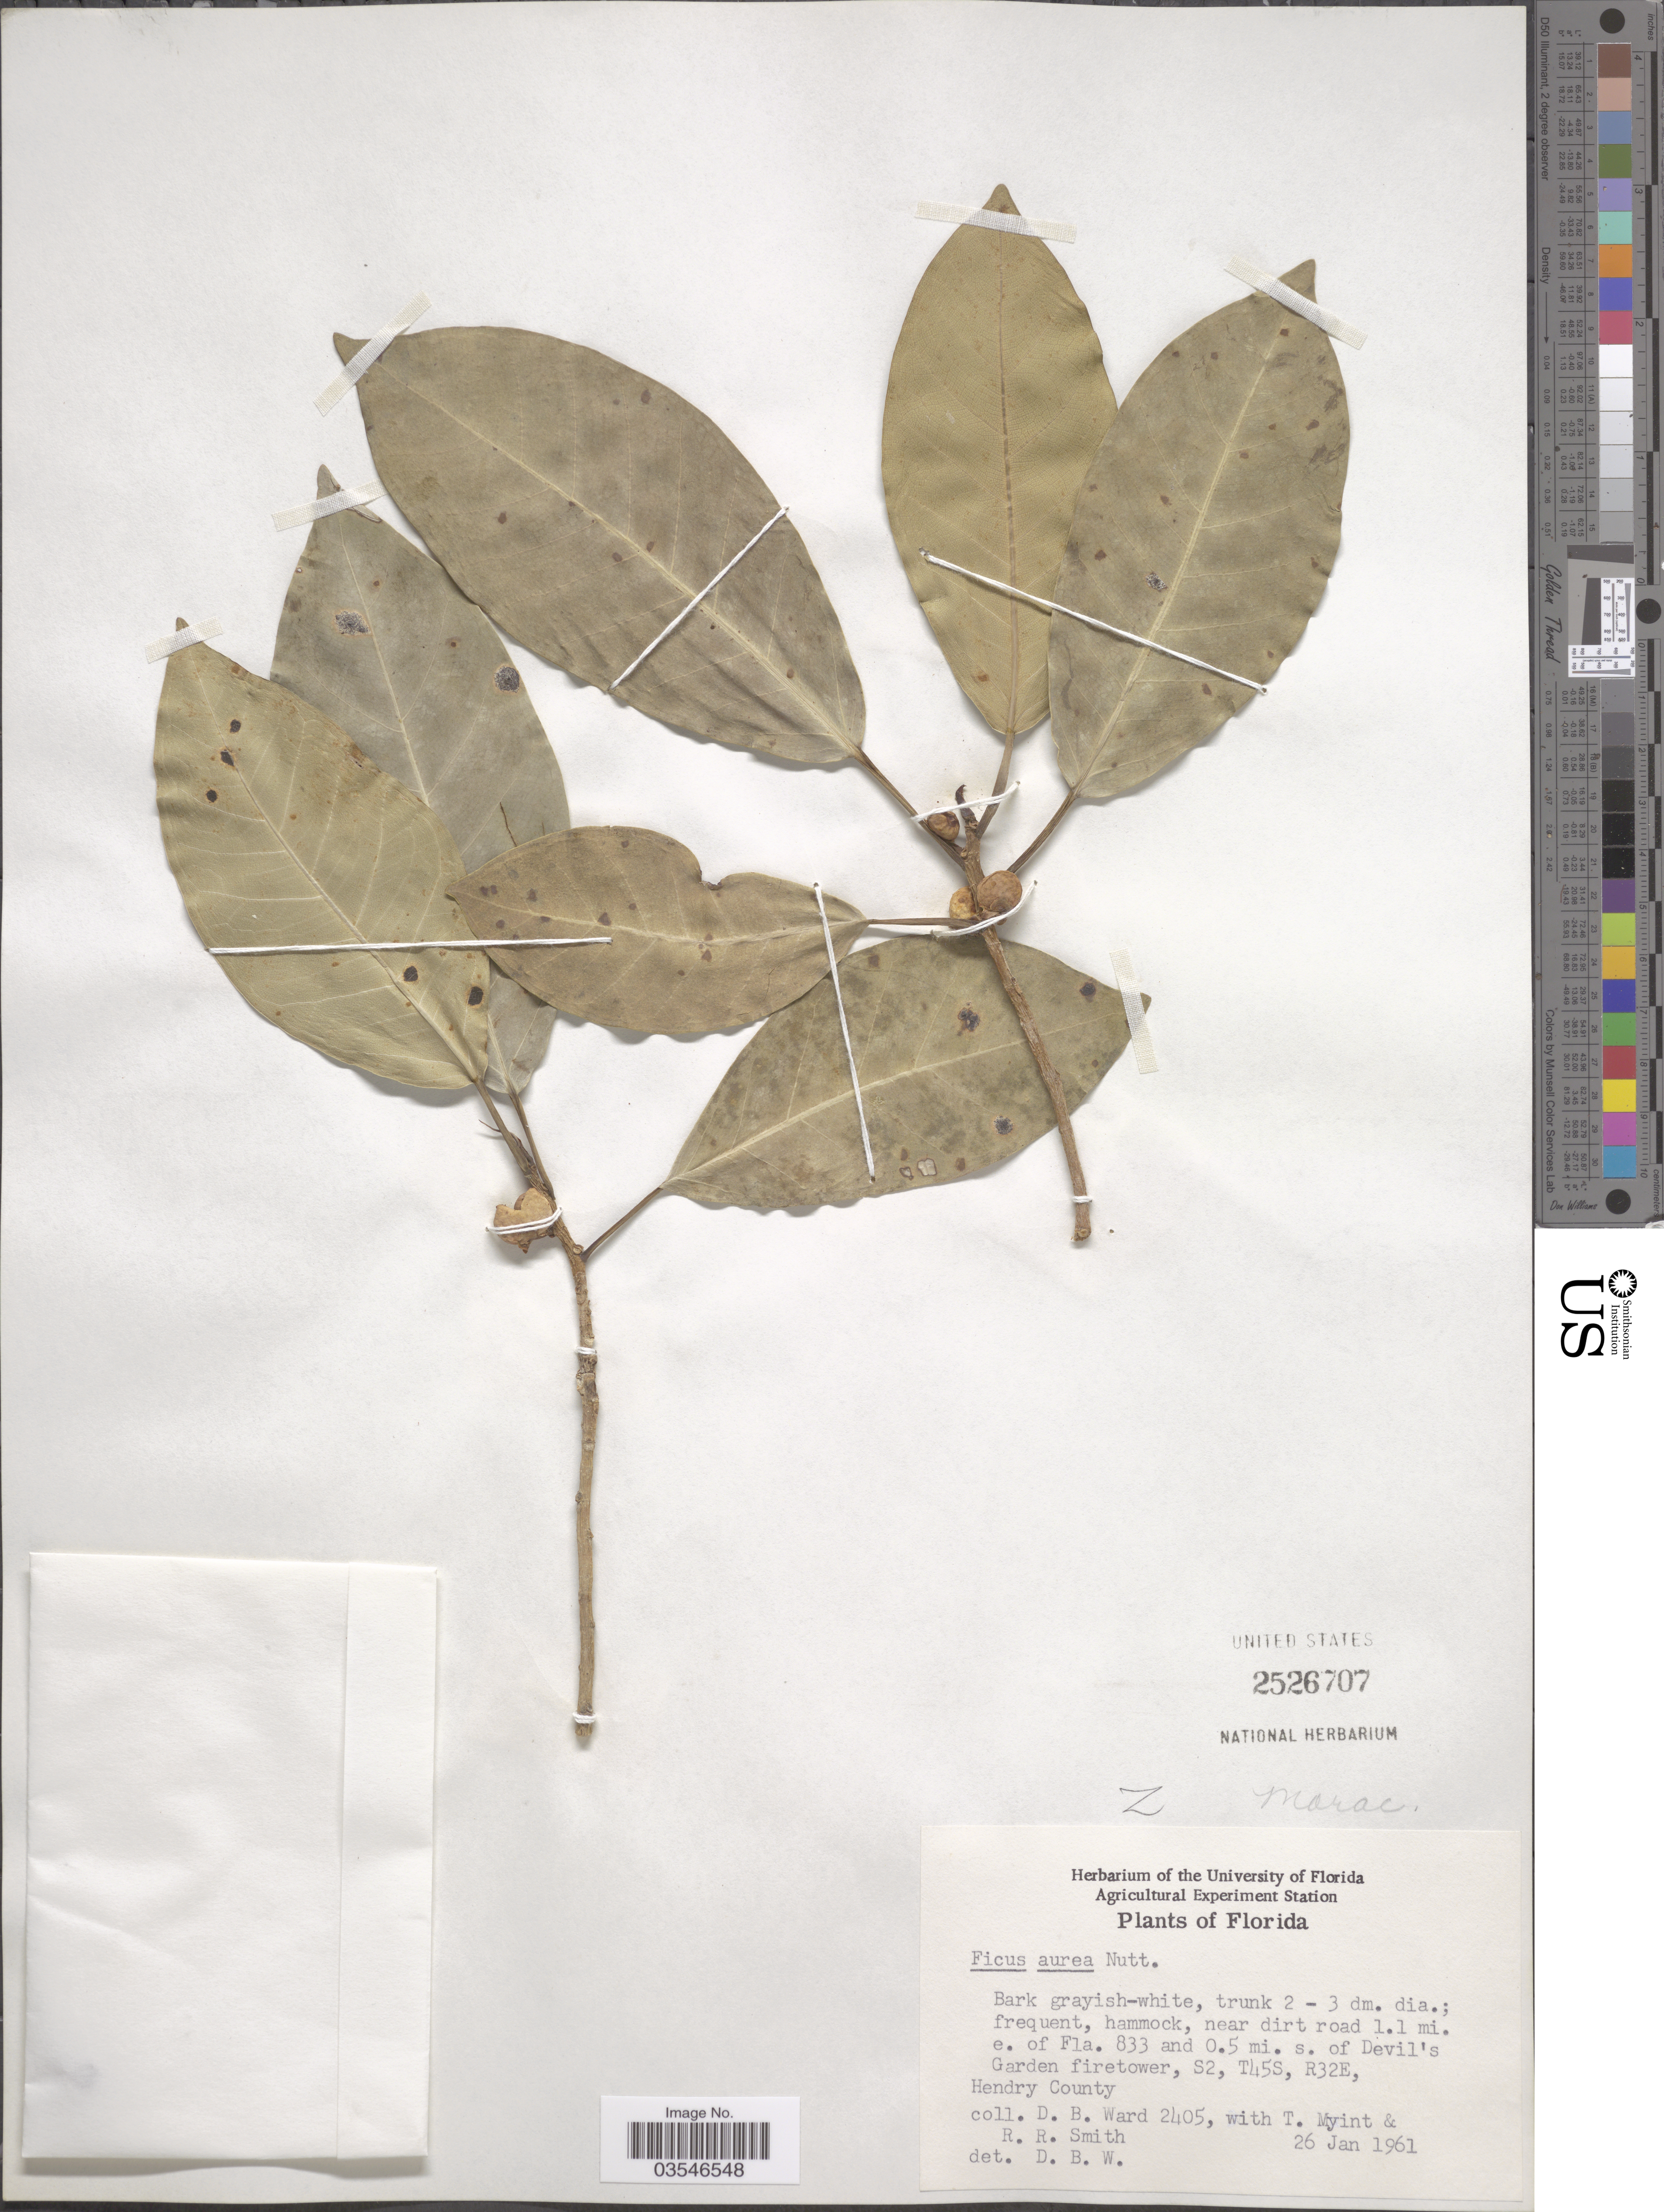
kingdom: Plantae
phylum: Tracheophyta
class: Magnoliopsida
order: Rosales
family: Moraceae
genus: Ficus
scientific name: Ficus aurea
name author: Nutt.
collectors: D. B. Ward, T. Myint & R. Smith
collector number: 2405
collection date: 1961-01-26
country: United States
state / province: Florida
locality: Near dirt road 1.1 mi. e. Fla. 833 and 0.5 mi. s. of Devil's Garden firetower, S2, T45S, R32E, Hendry County.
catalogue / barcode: US 2526707